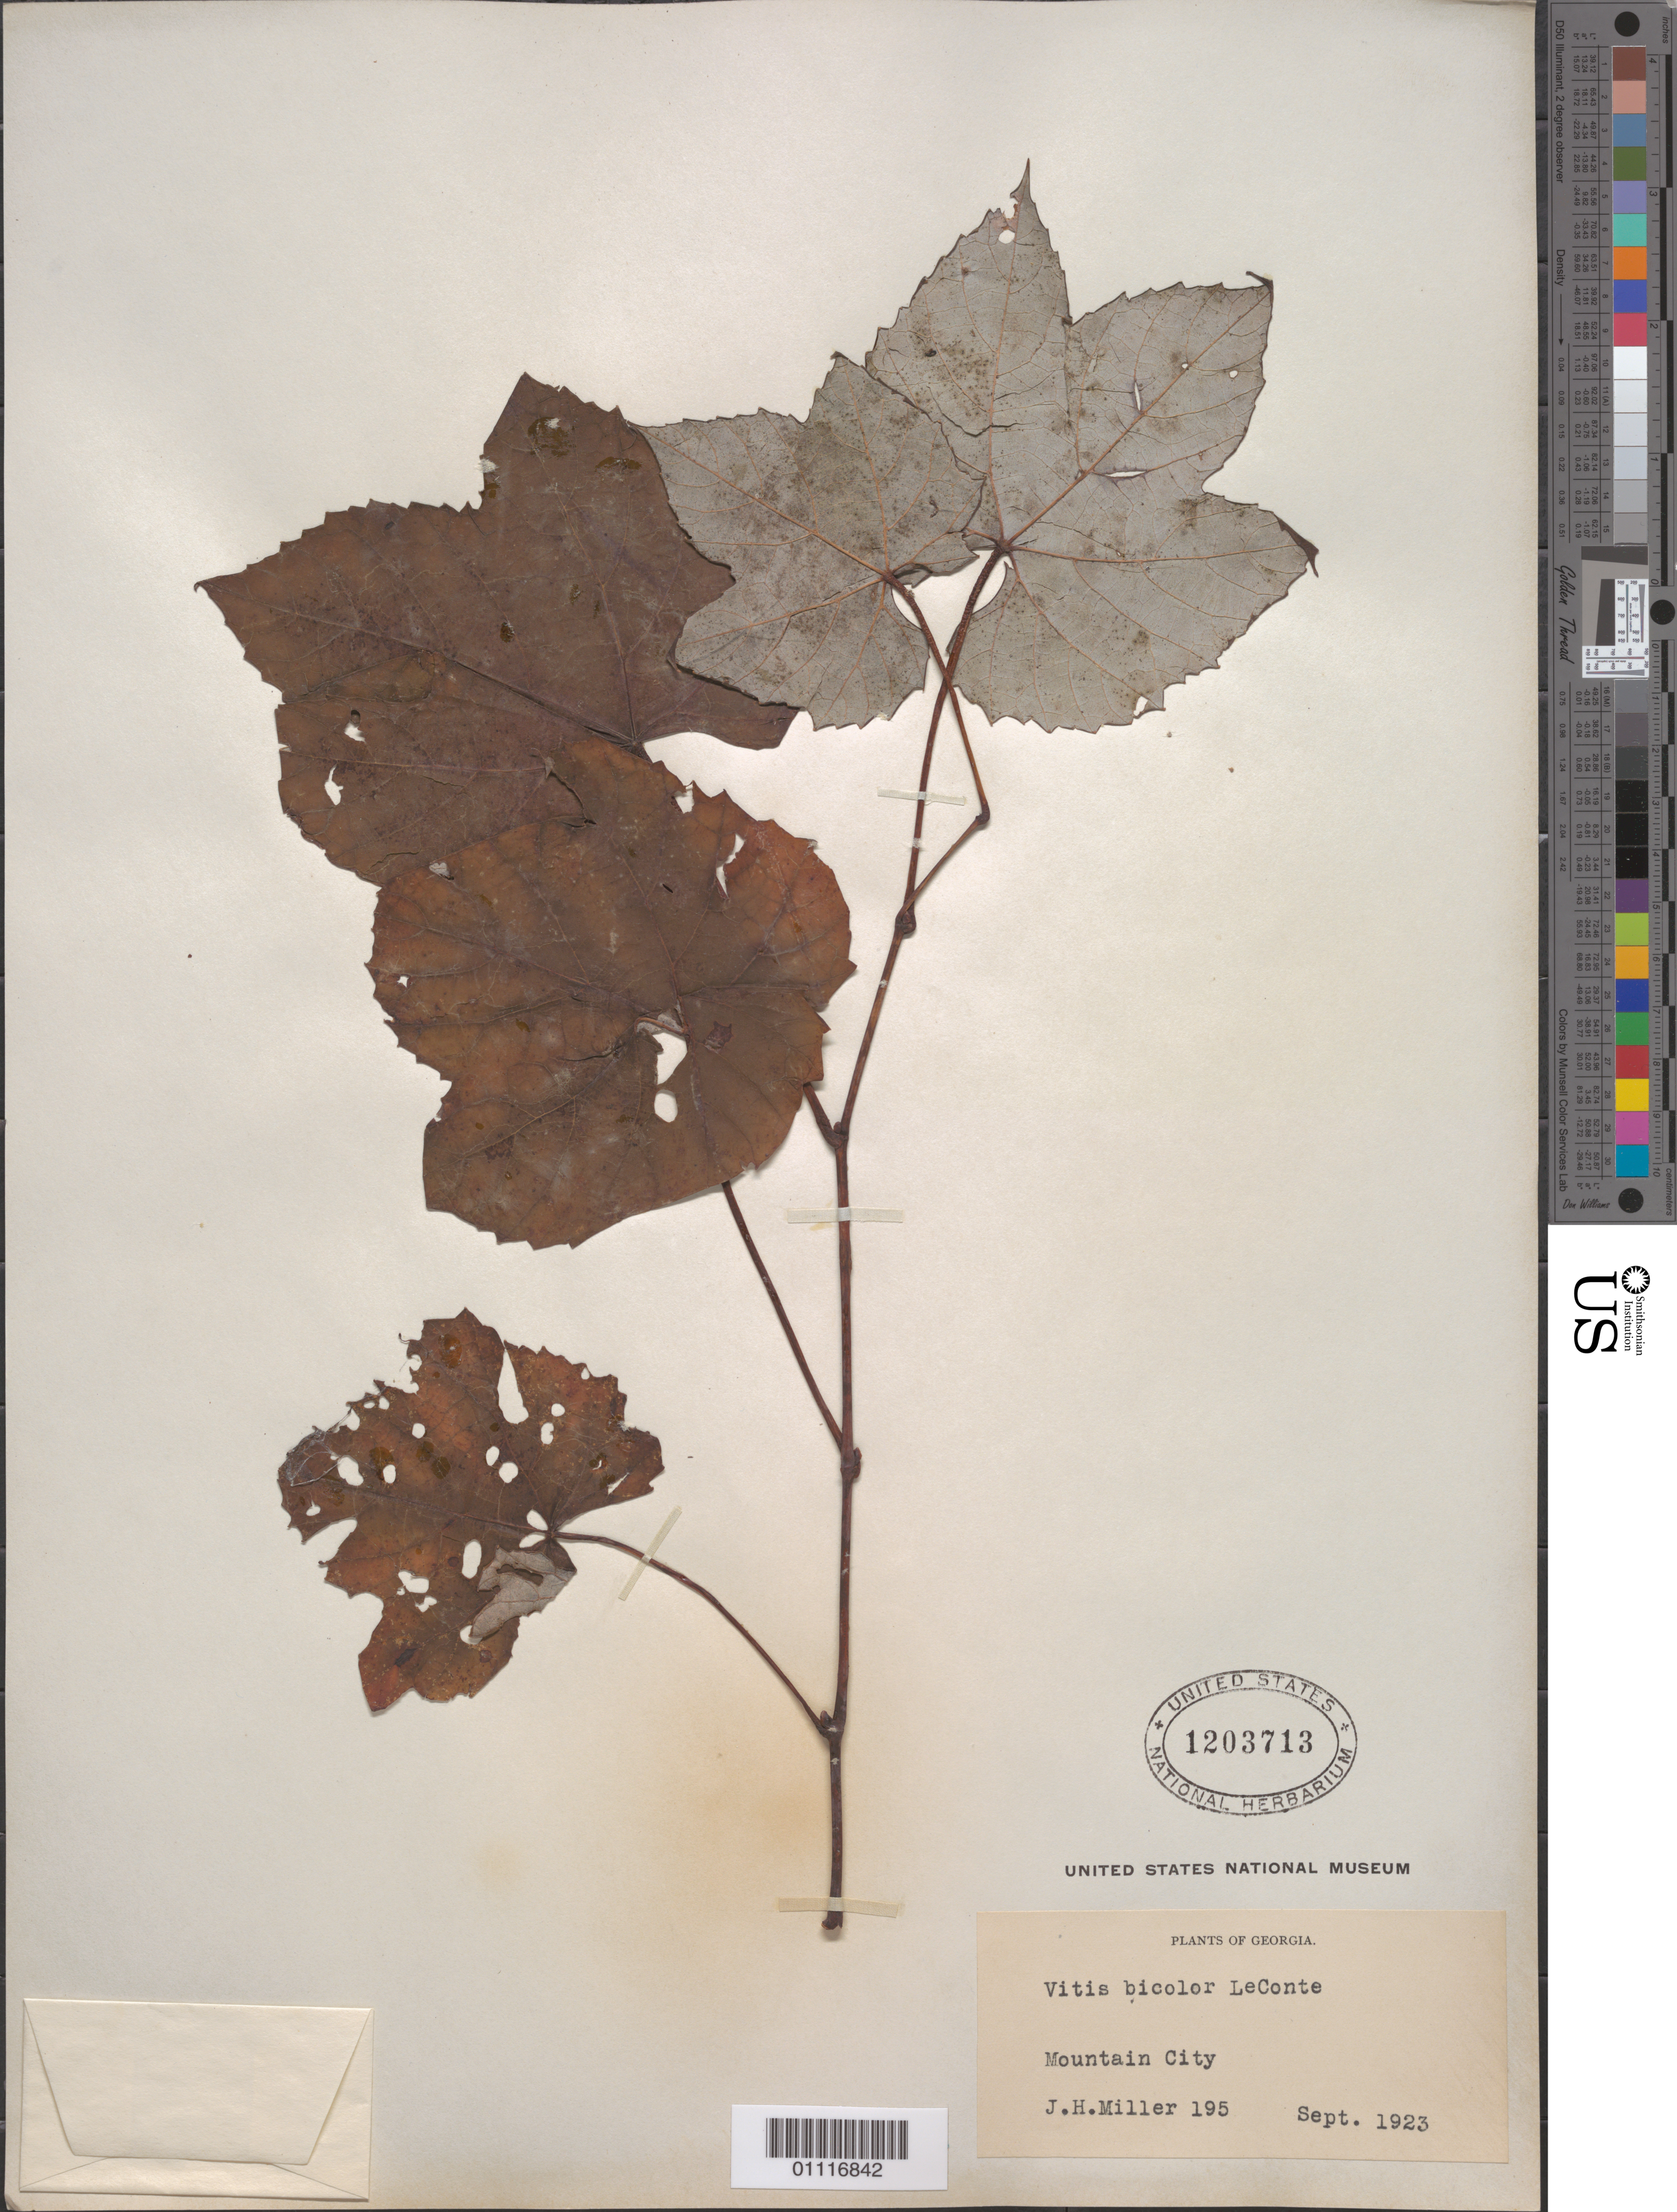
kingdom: Plantae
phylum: Tracheophyta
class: Magnoliopsida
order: Vitales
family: Vitaceae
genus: Vitis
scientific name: Vitis bicolor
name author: Leconte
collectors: J. H. Miller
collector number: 195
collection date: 1923-09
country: United States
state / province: Georgia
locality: Mountain City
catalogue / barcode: US 1203713